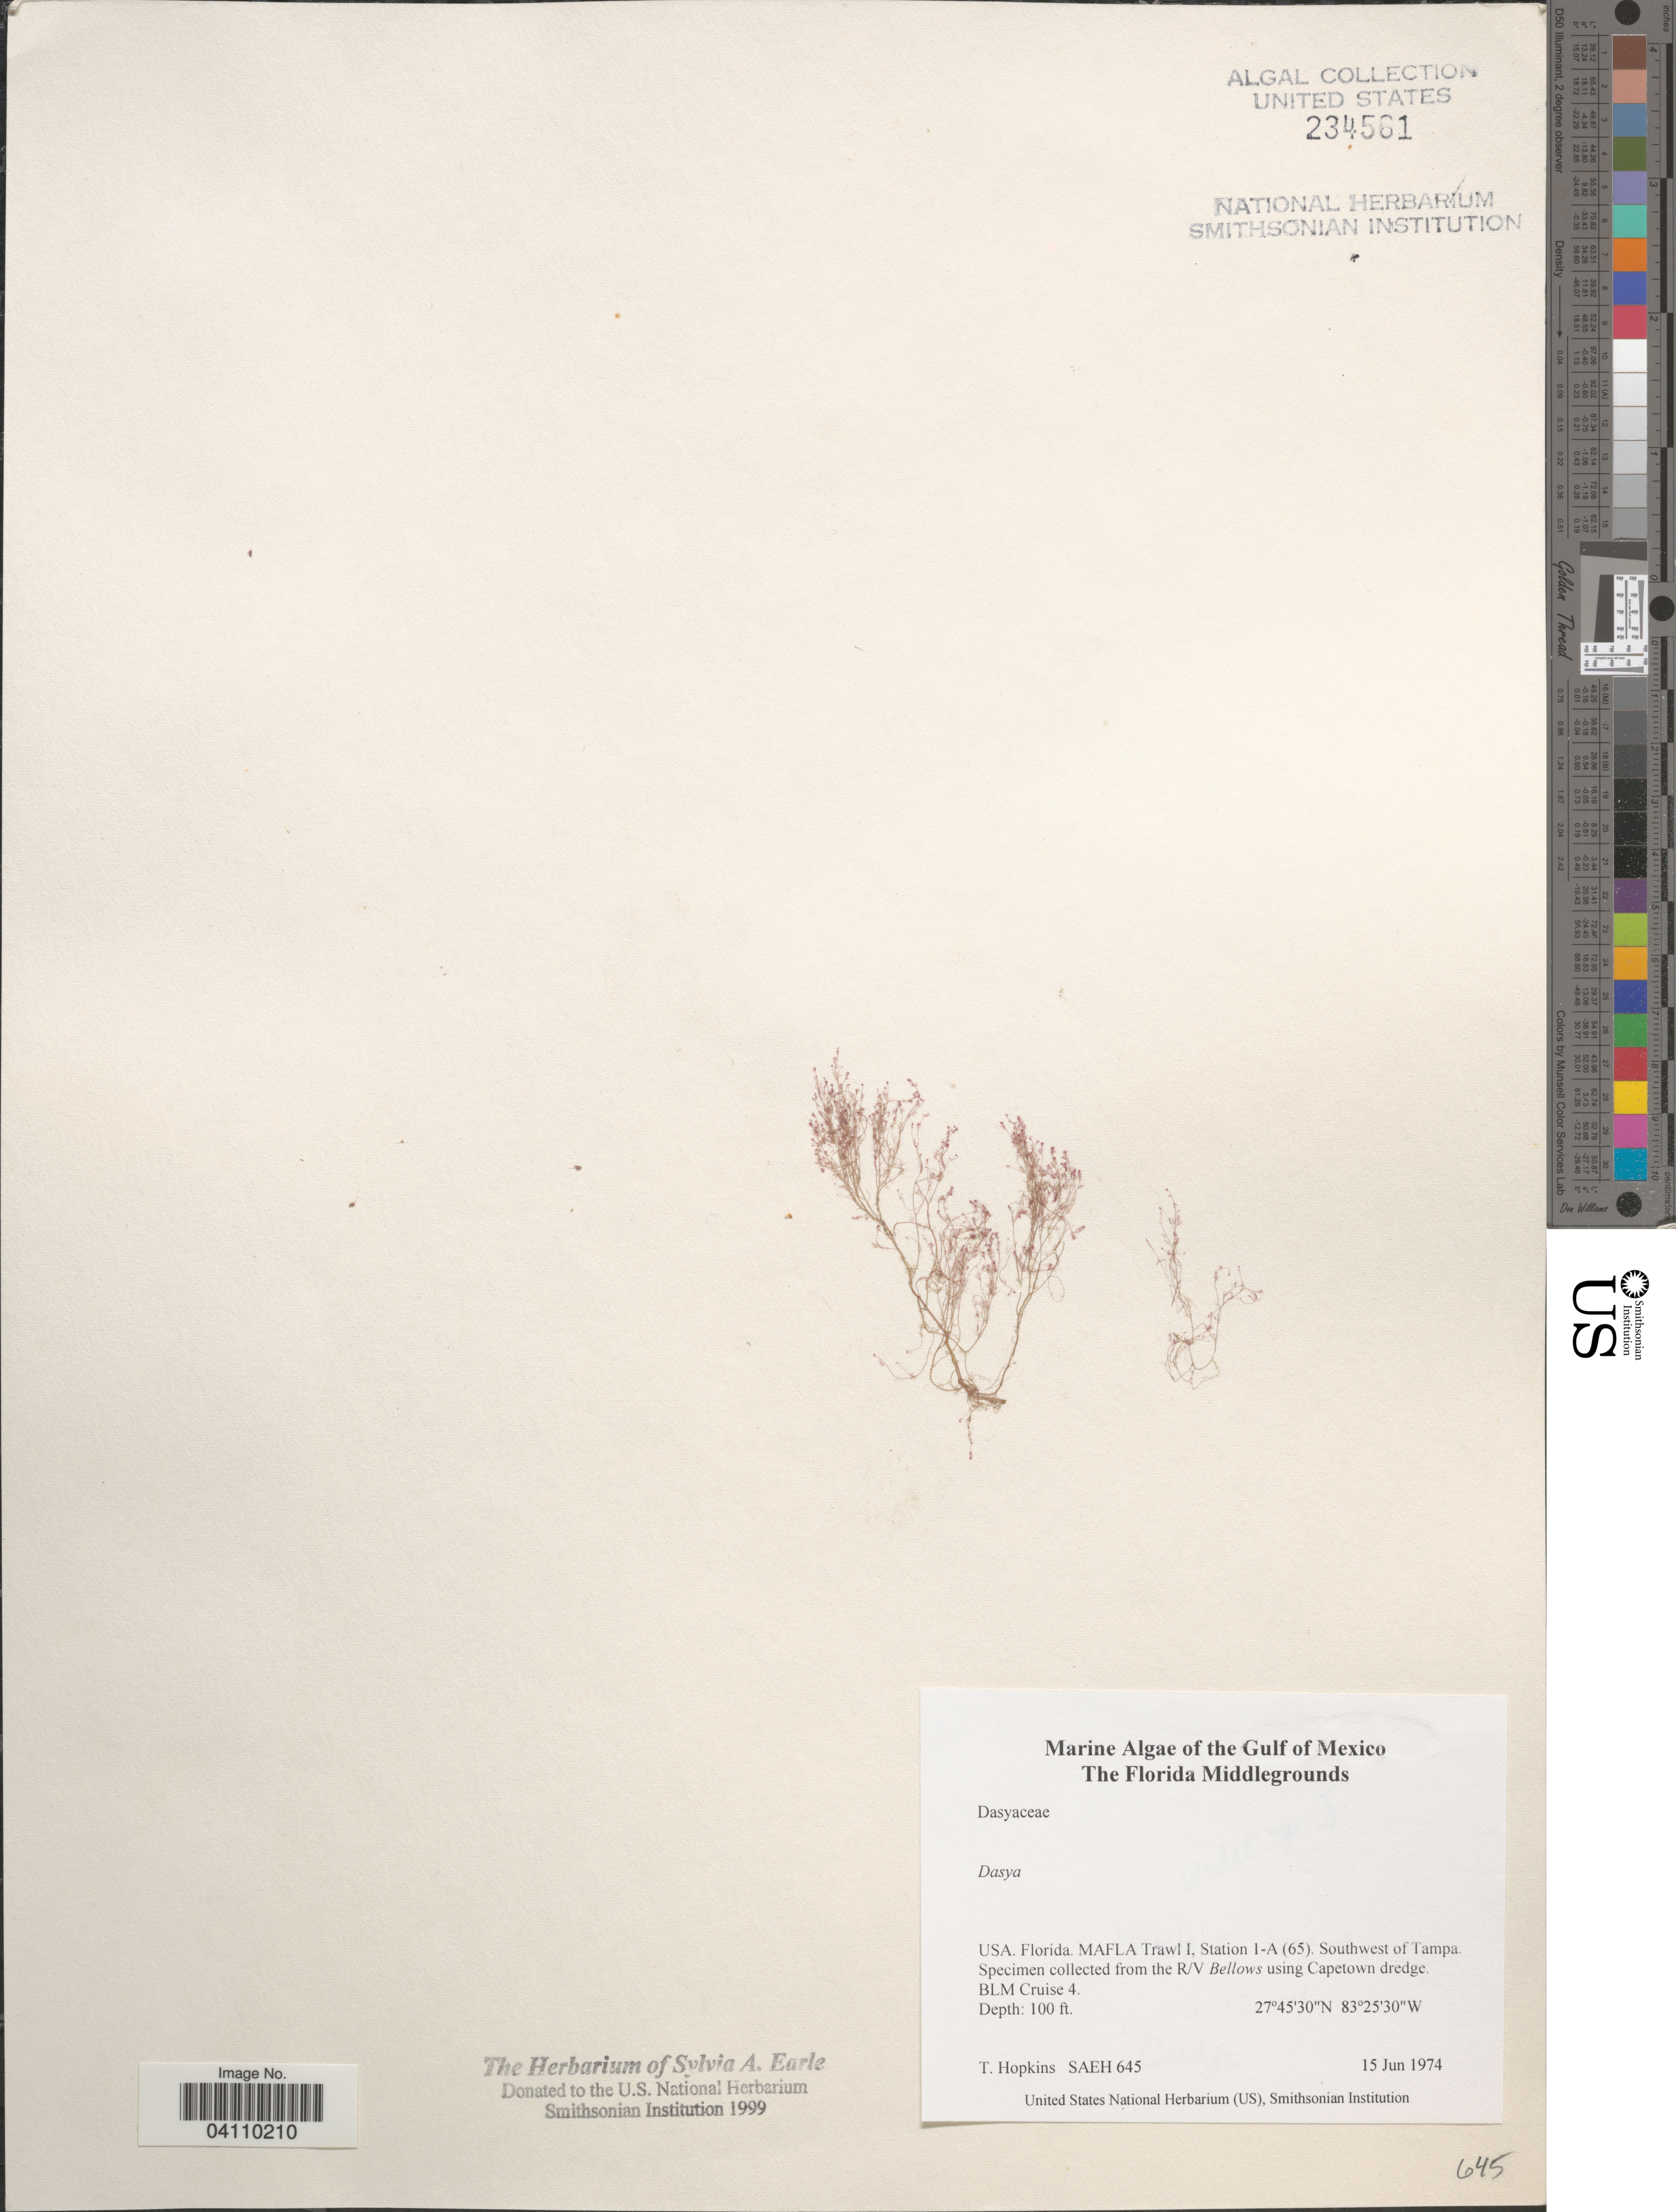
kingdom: Plantae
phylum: Rhodophyta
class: Florideophyceae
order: Ceramiales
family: Dasyaceae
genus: Dasya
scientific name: Dasya sp.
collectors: T. Hopkins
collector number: SAEH645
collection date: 1974-06-15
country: United States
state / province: Florida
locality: The Gulf of Mexico. The Florida Middlegrounds. MAFLA Trawl I, Station 1-A (65). Southwest of Tampa. The R/V Bellows using Capetown dredge. BLM Cruise 4.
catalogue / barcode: US 234561